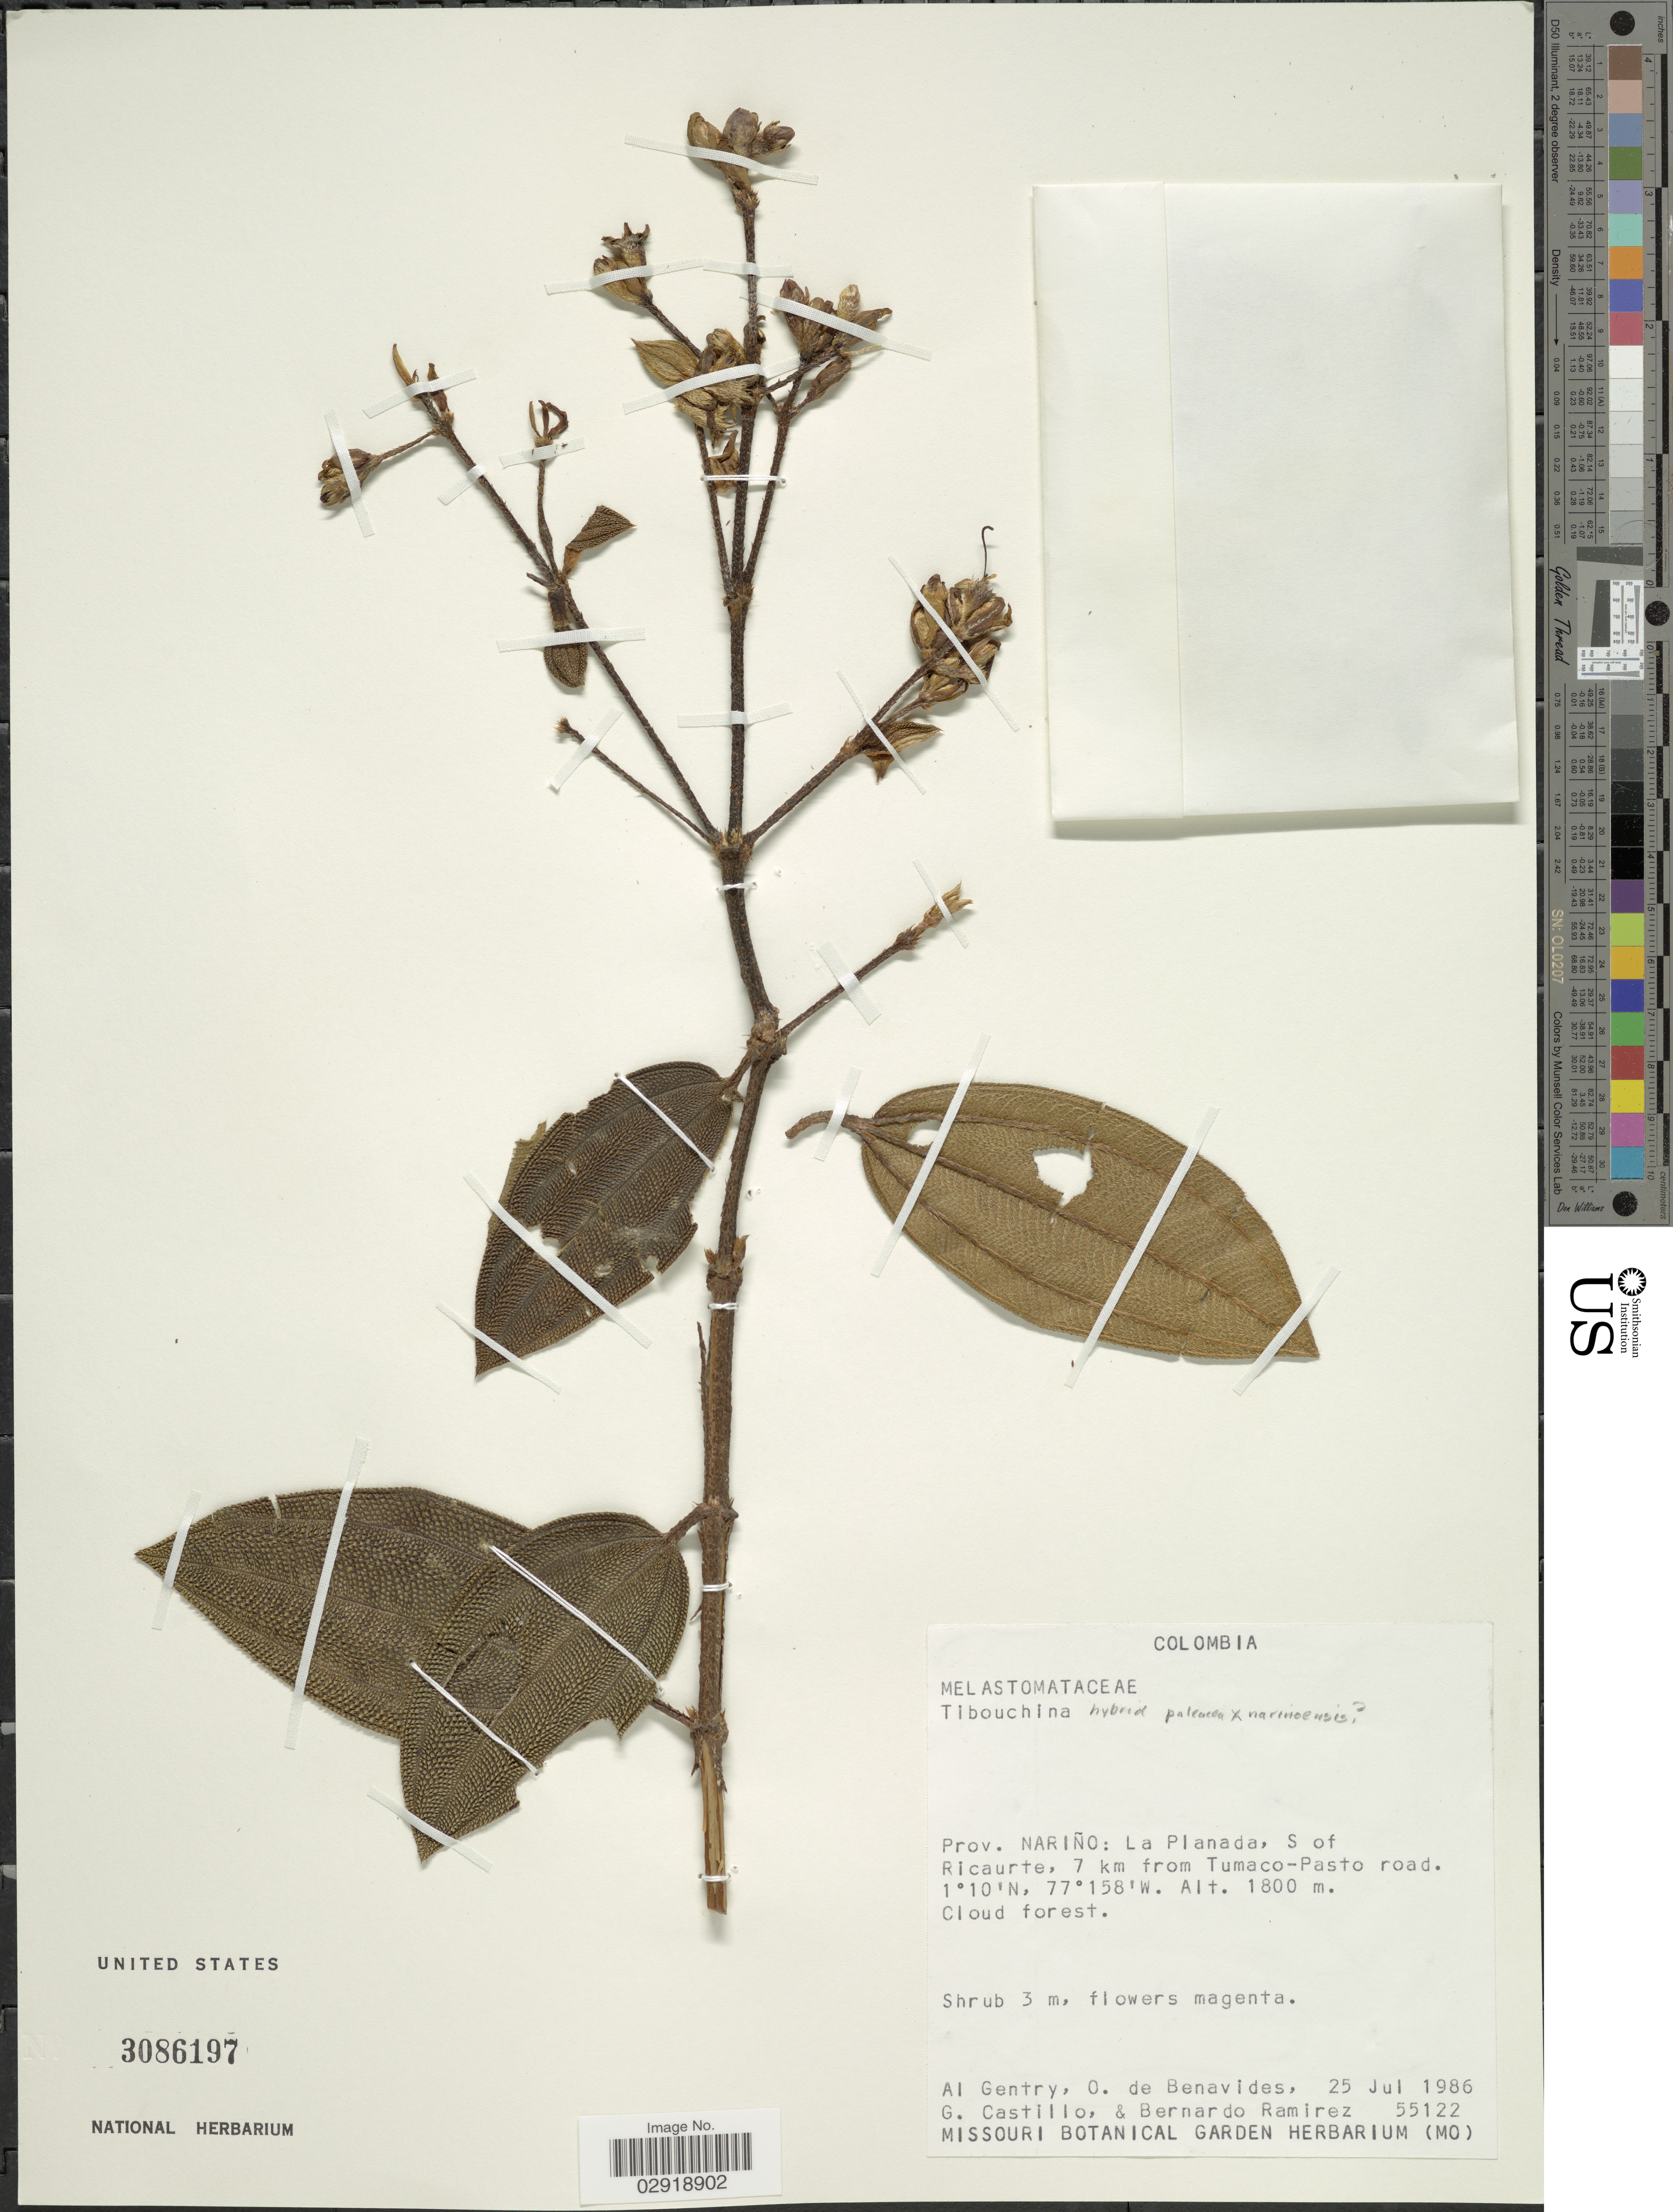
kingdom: Plantae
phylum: Tracheophyta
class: Magnoliopsida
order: Myrtales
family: Melastomataceae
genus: Andesanthus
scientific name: Andesanthus sp.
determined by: Strong, Mark T., (BOT), Smithsonian Institution - National Museum of Natural History (UNITED STATES)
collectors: A. H. Gentry, Olga S. de Benavides, G. Castillo & B. Ramírez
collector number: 55122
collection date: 1986-07-25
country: Colombia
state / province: Nariño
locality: La Planada, S of Ricaurte, 7 km from Tumaco-Pasto road. Cloud forest.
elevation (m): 1800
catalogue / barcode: US 3086197